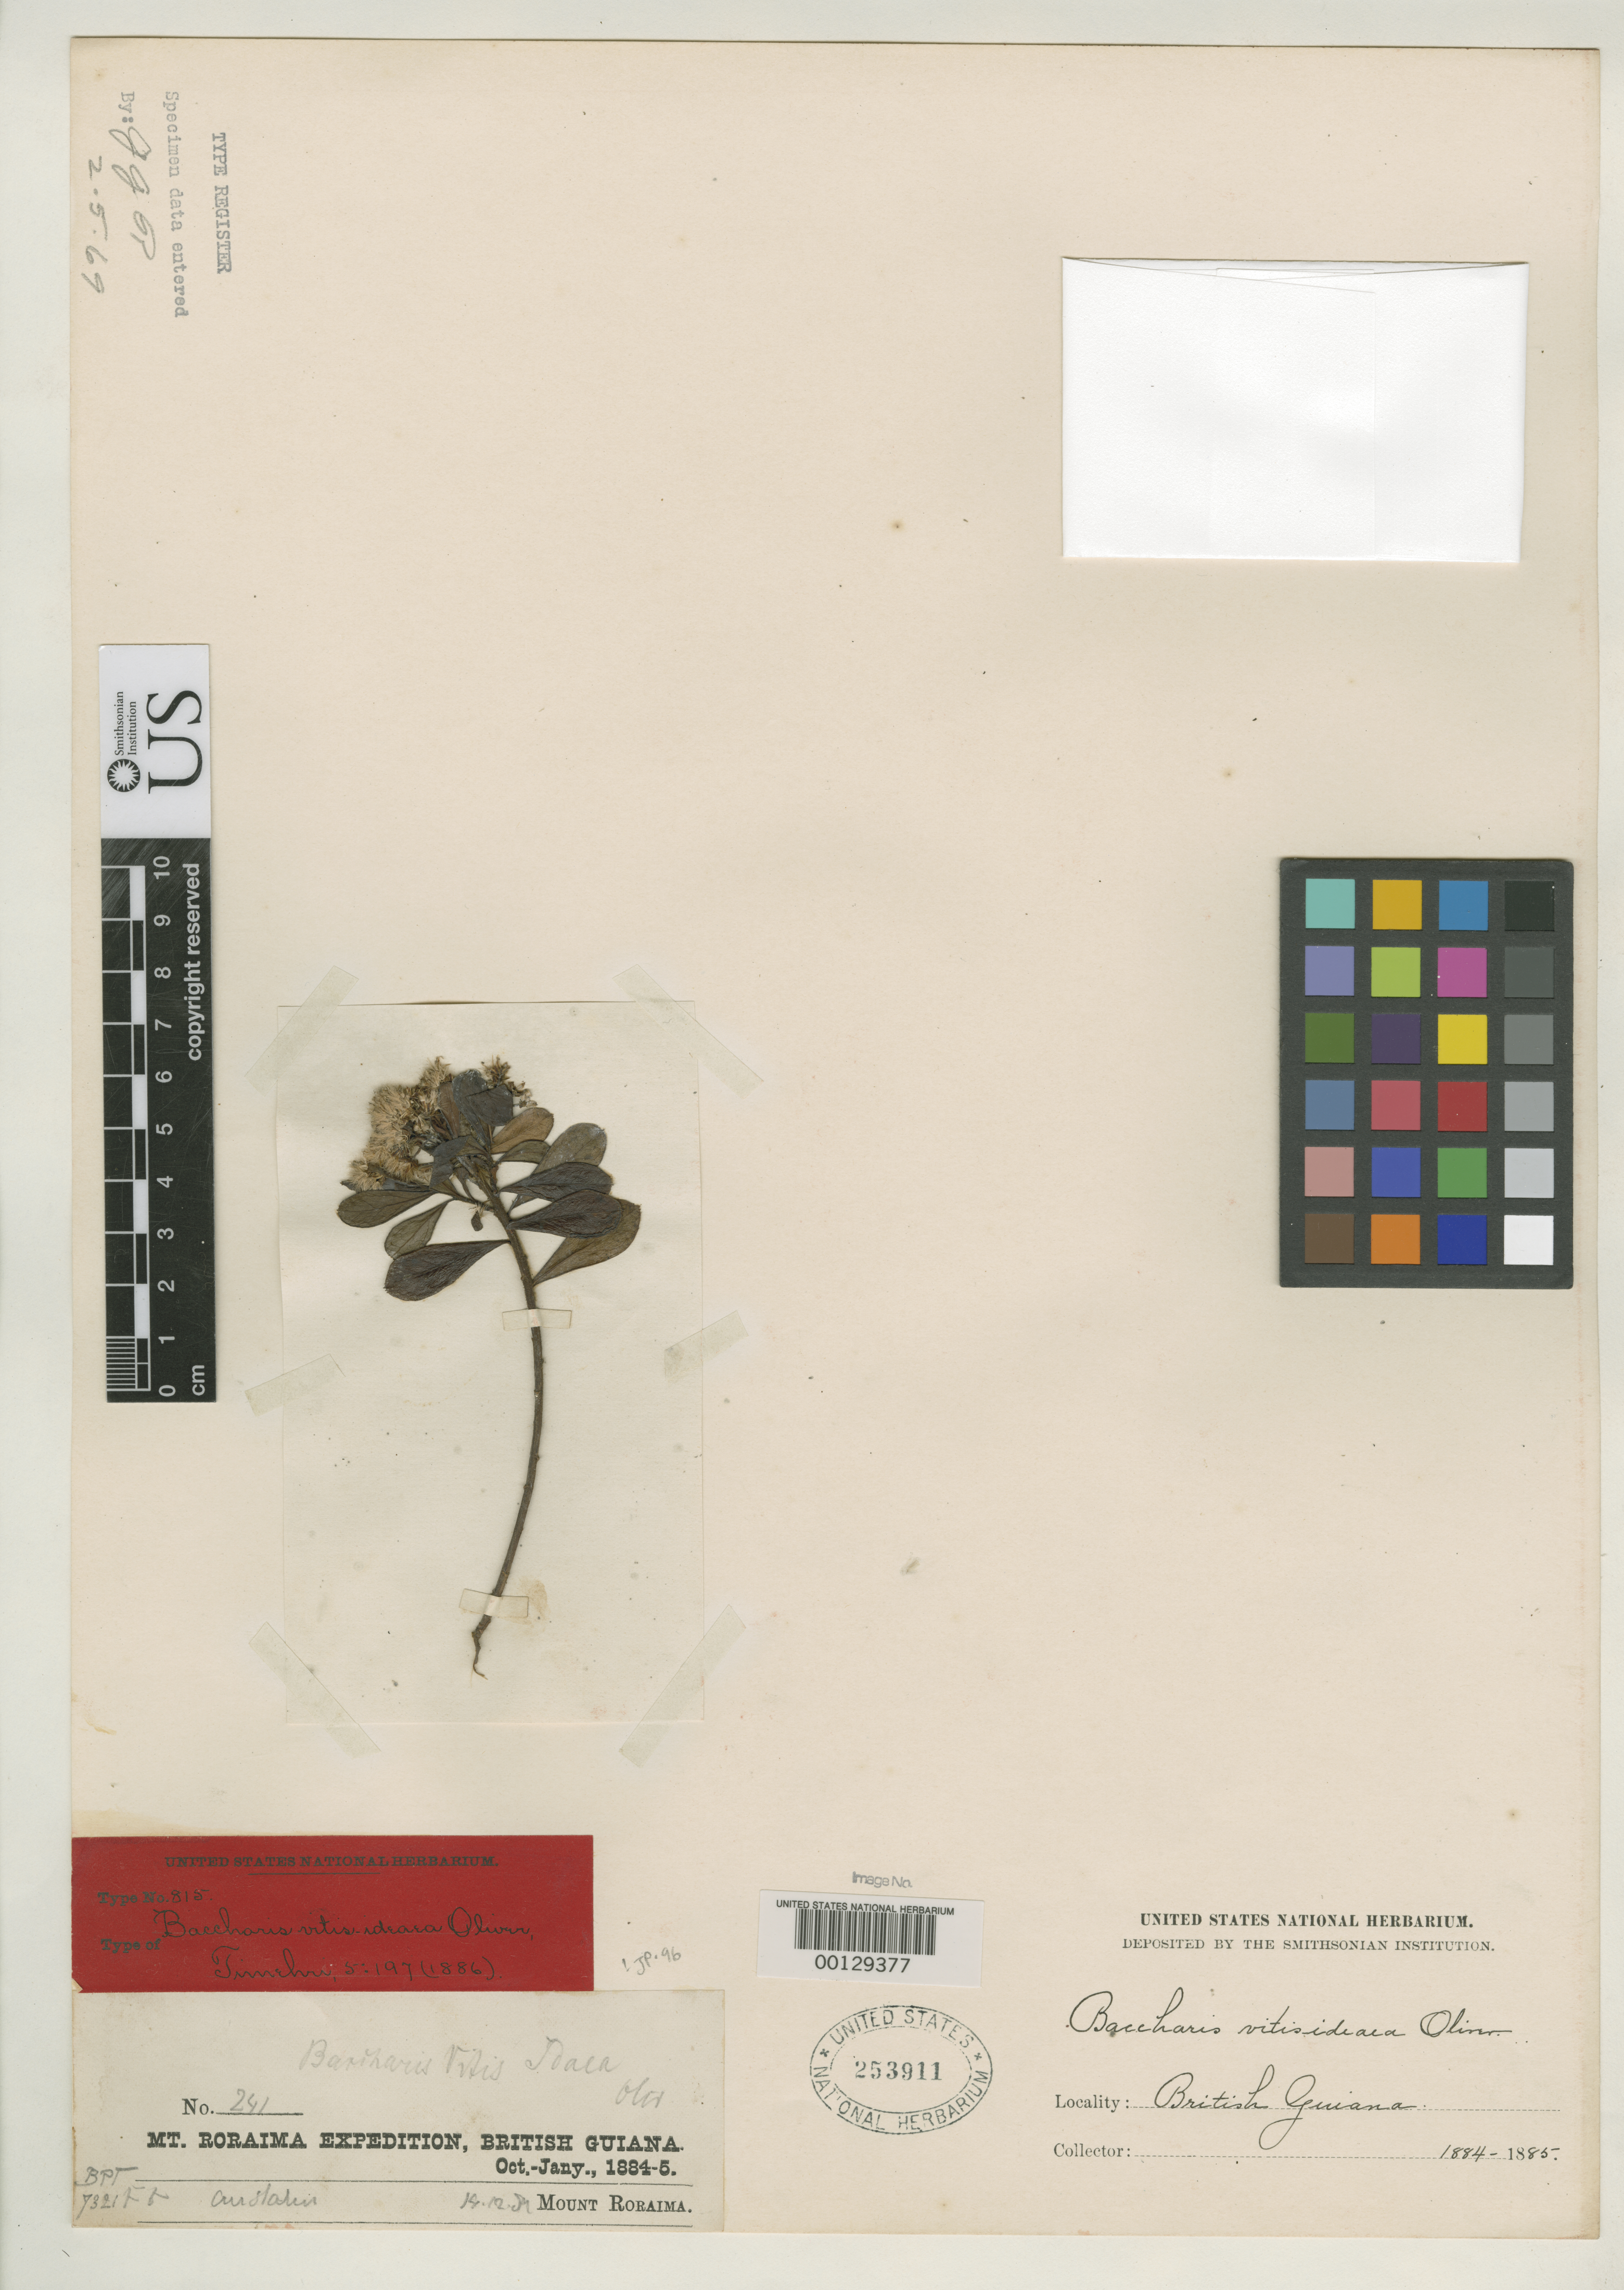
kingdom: Plantae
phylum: Tracheophyta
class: Magnoliopsida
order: Asterales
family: Asteraceae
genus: Baccharis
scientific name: Baccharis vitis-idaea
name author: Oliv. ex Thurn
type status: Type Collection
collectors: E. F. im Thurn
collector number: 241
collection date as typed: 14 Dec 1884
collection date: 1884-12-14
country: Guyana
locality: Mt. Roraima.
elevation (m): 2225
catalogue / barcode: US 253911